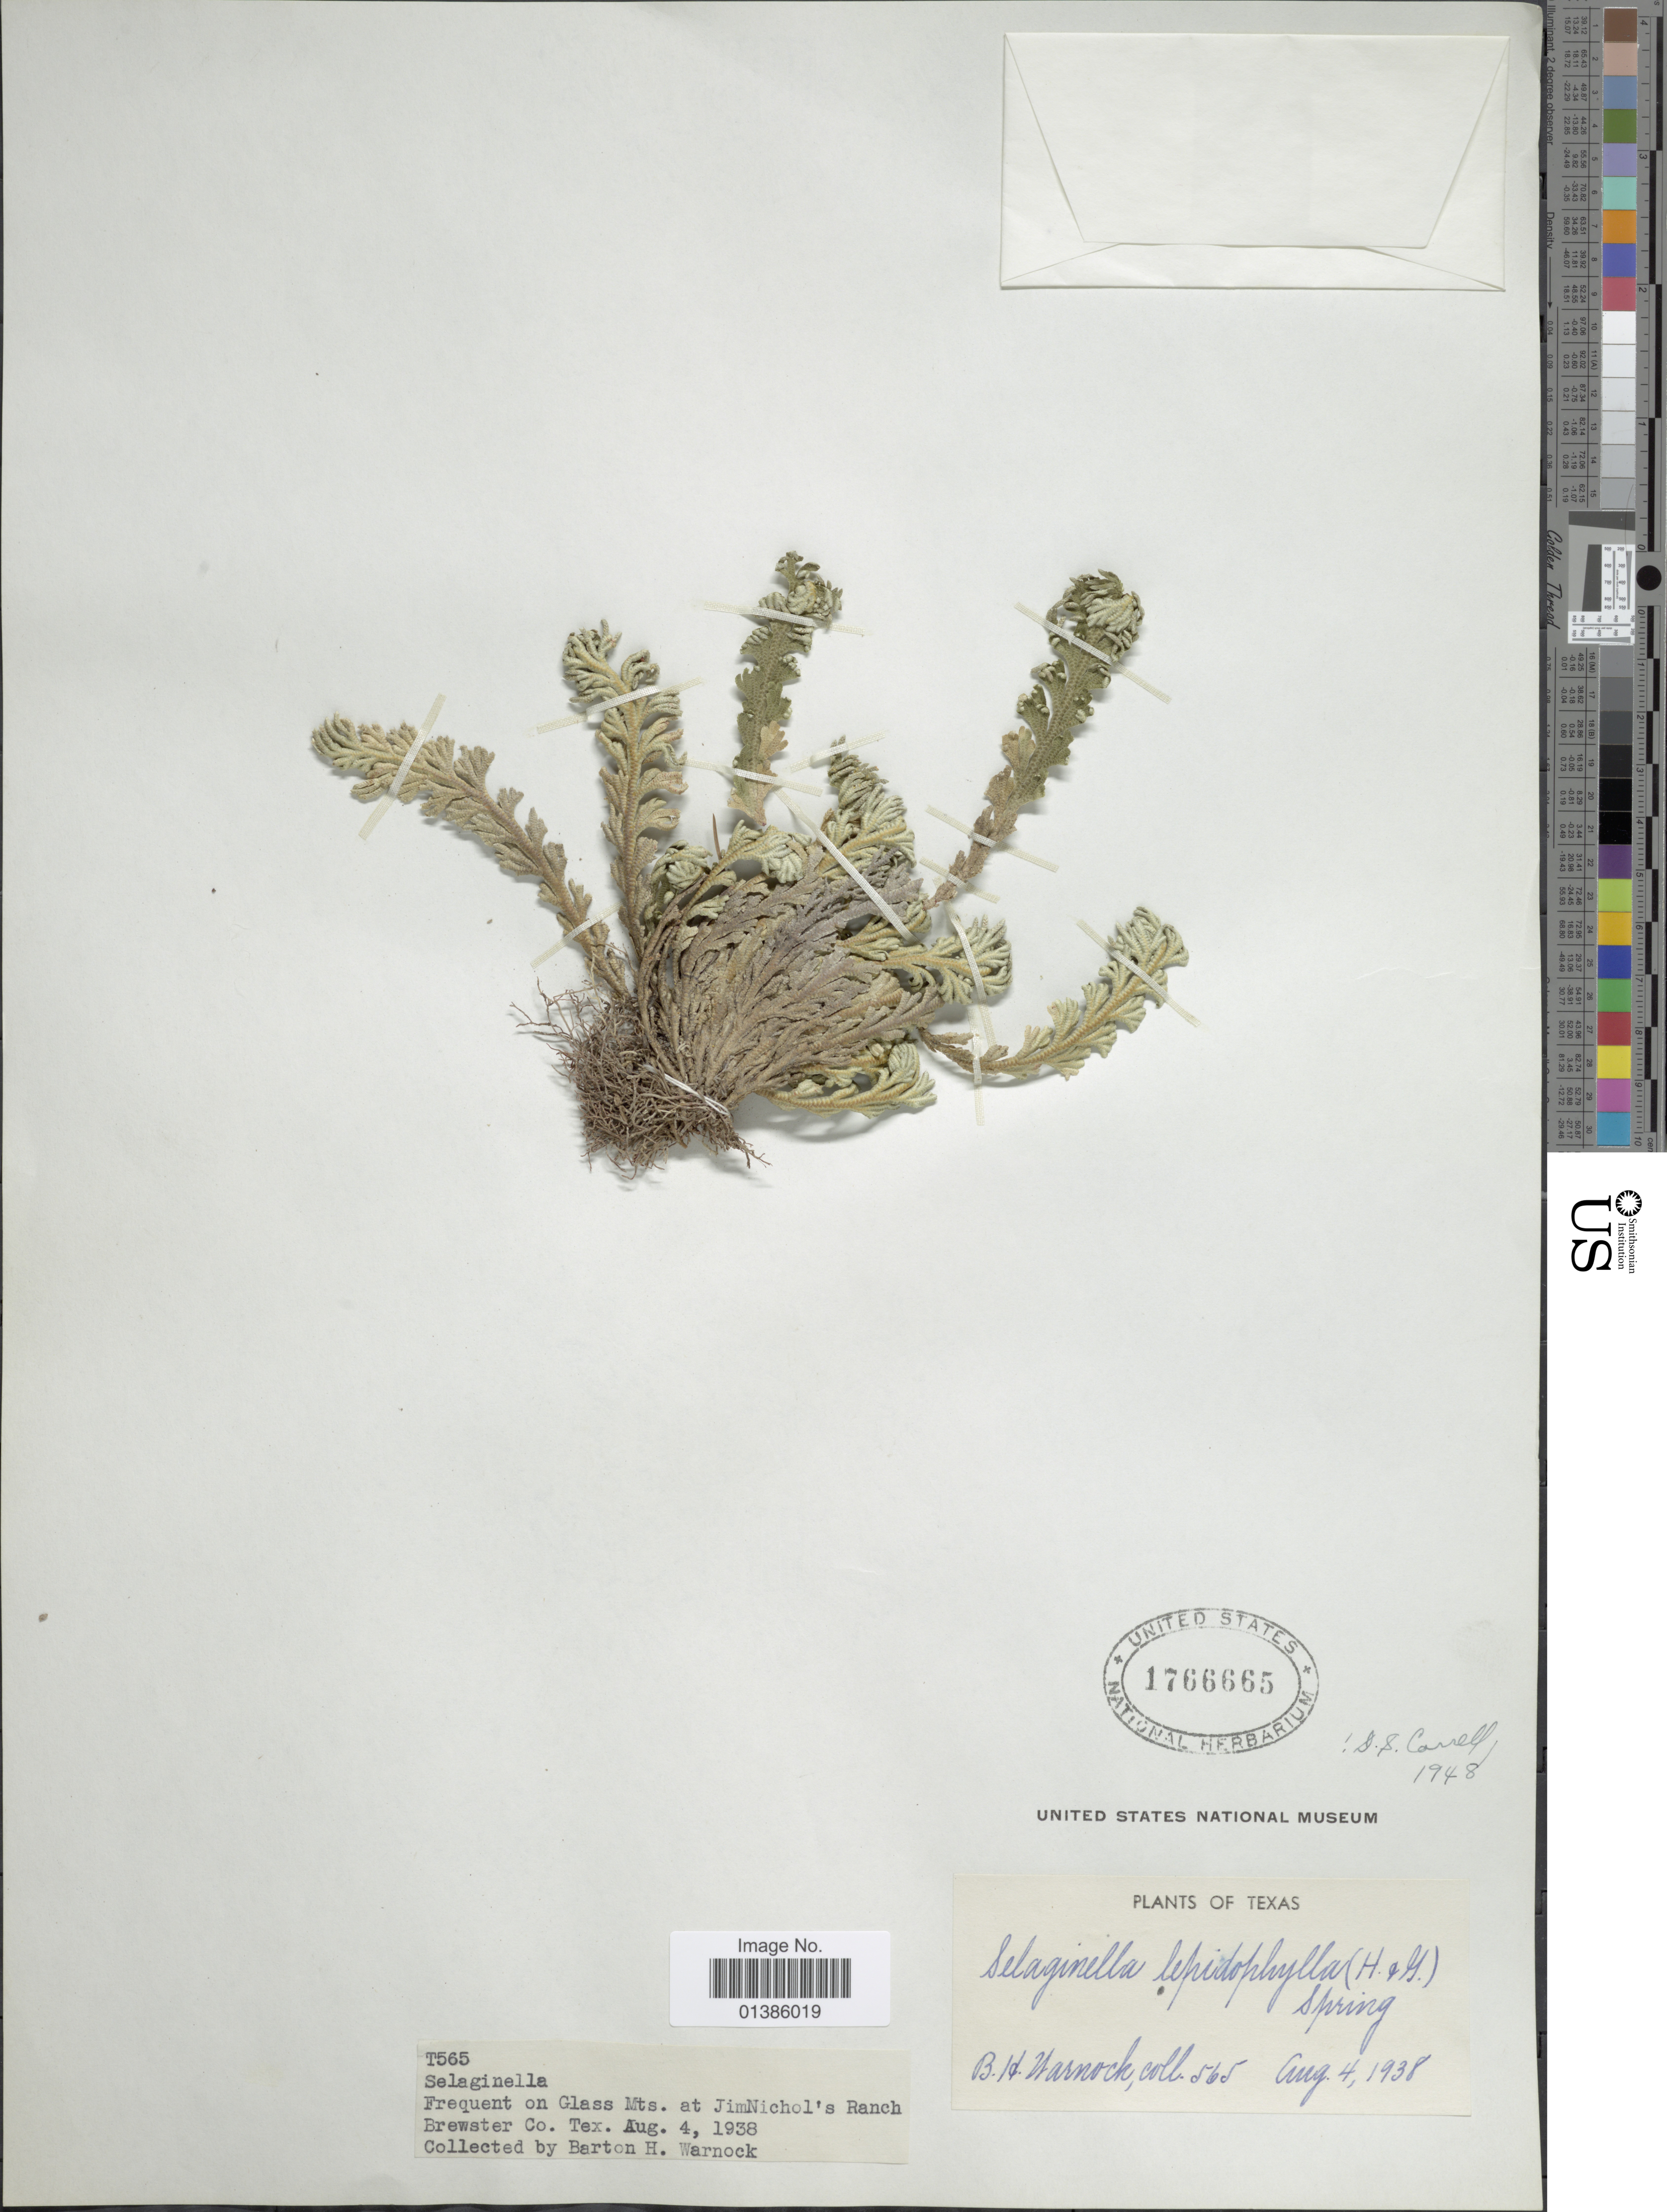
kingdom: Plantae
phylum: Tracheophyta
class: Lycopodiopsida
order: Selaginellales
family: Selaginellaceae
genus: Selaginella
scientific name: Selaginella lepidophylla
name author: (Hook. & Grev.) Spring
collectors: B. H. Warnock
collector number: T565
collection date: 1938-08-04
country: United States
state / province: Texas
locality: Frequent on Glass Mts. at Jim Nichol's Ranch Brewster Co.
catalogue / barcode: US 1766665